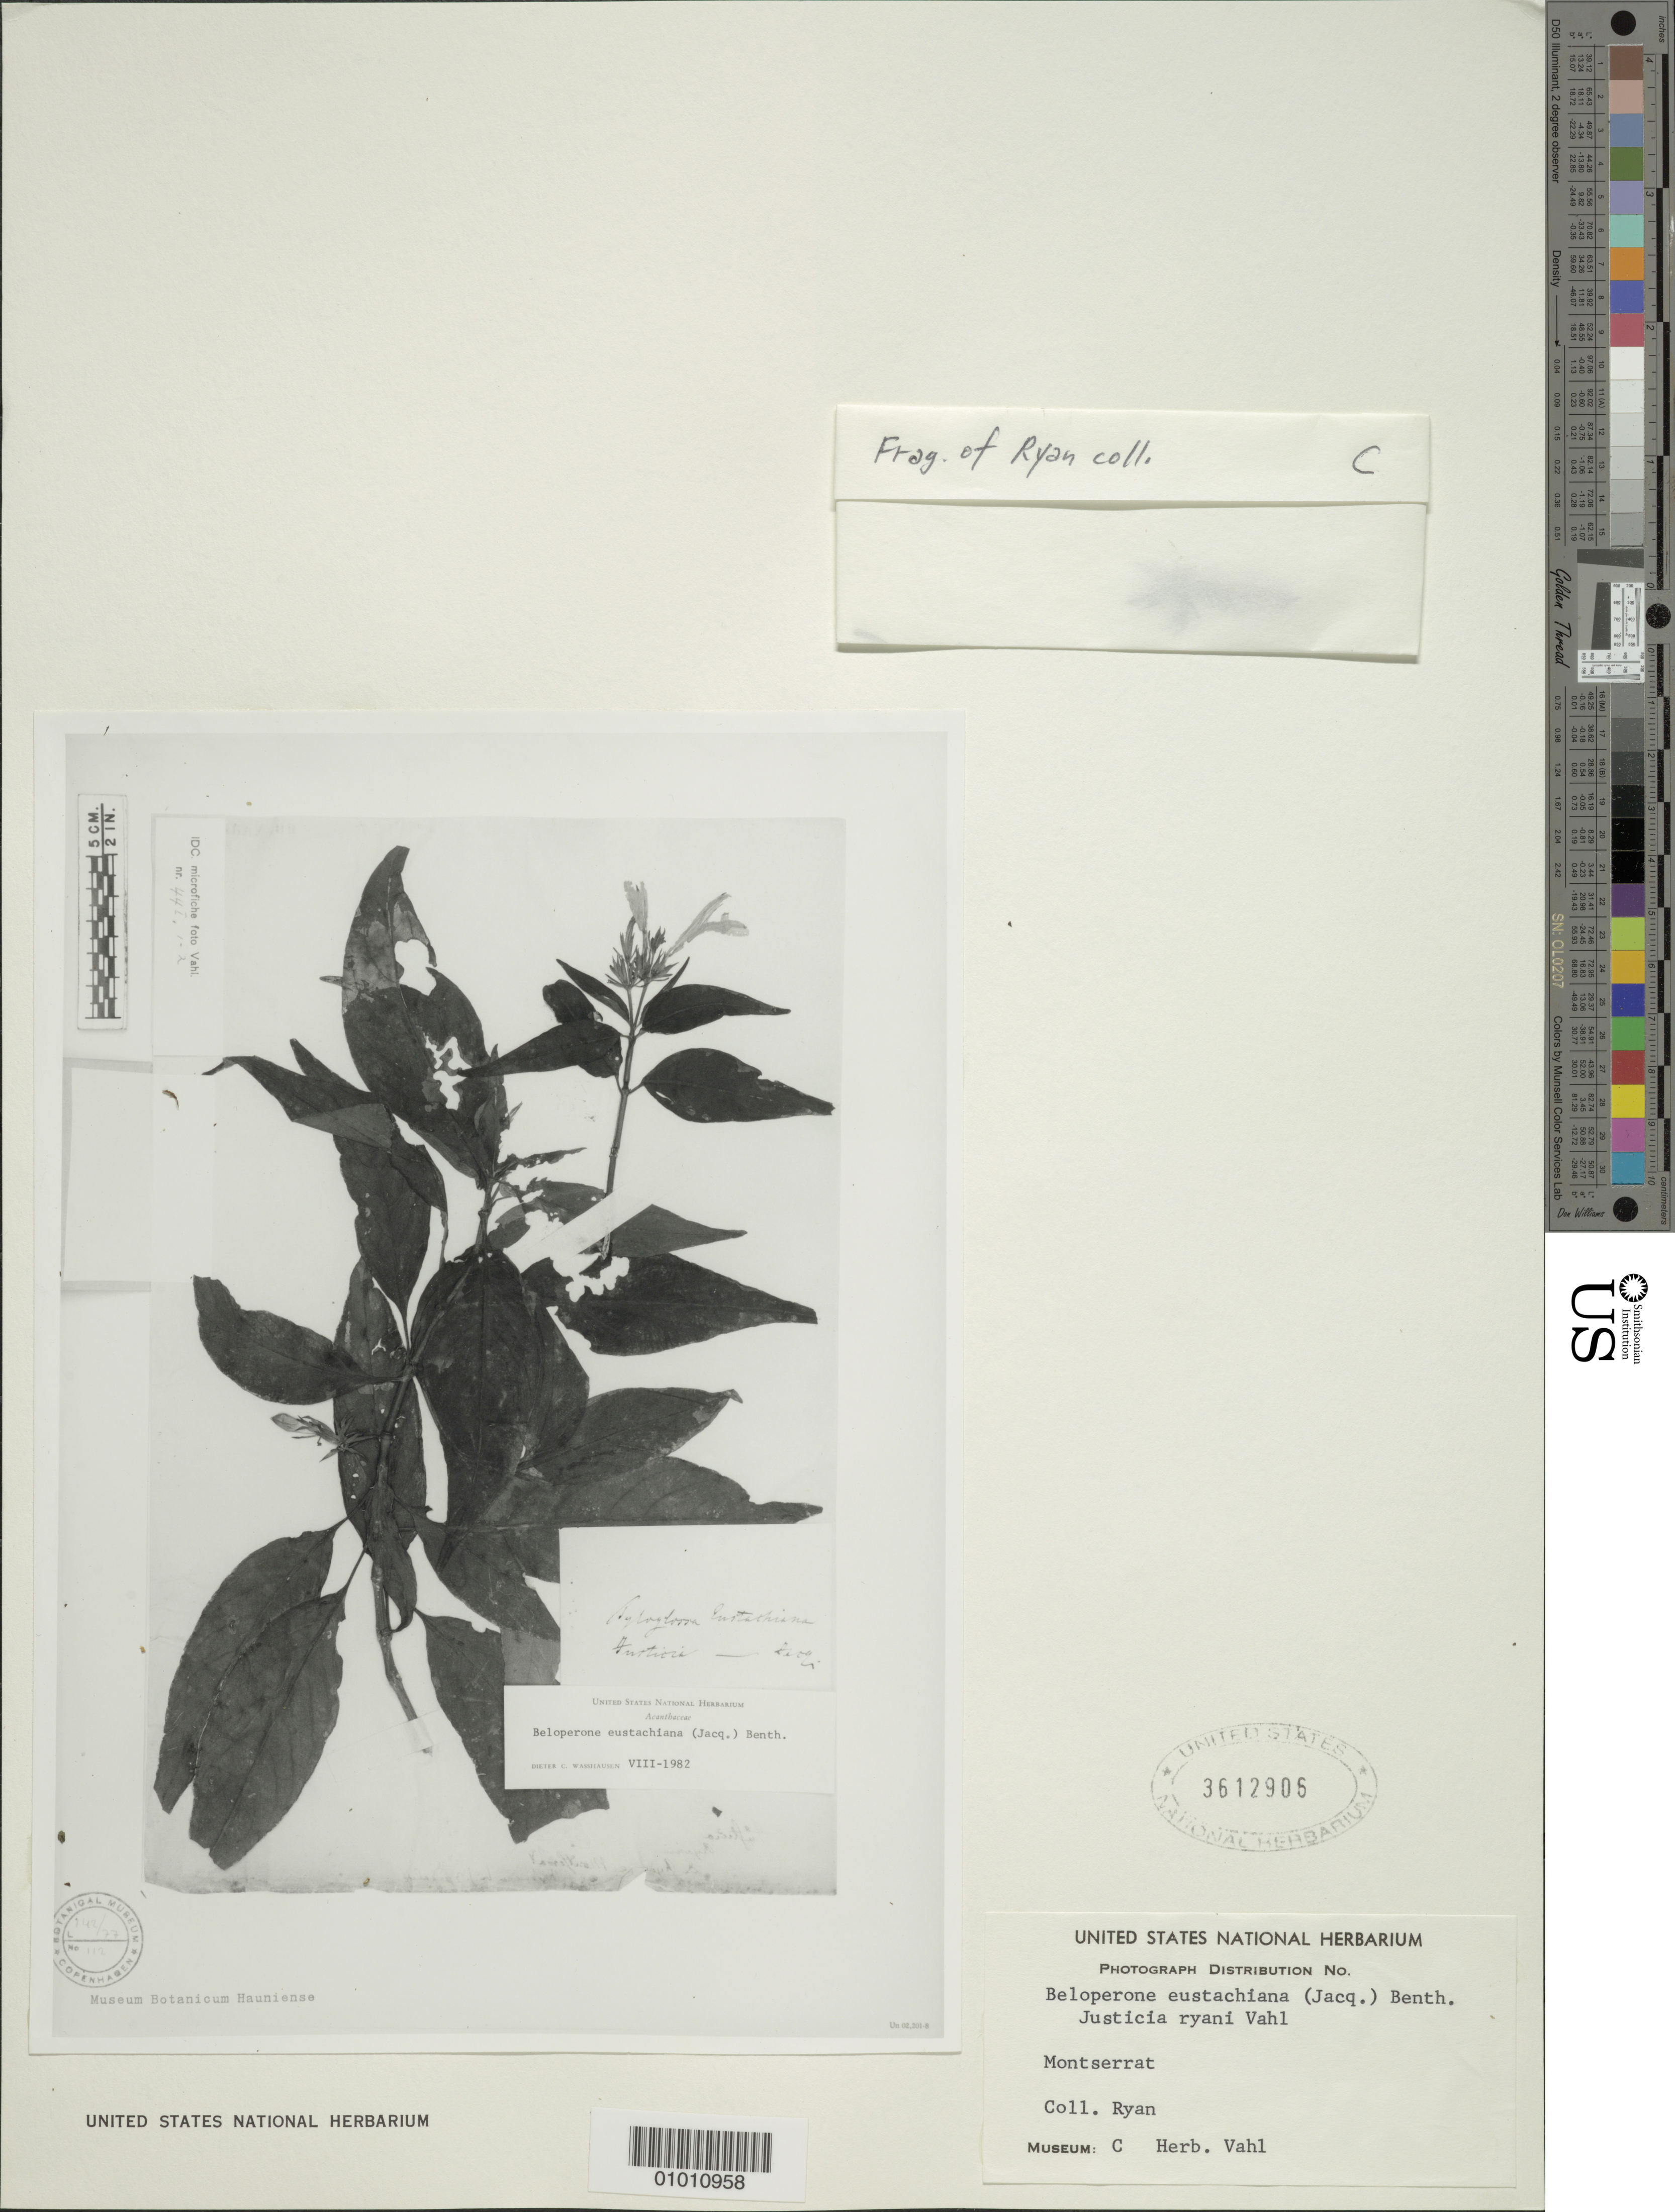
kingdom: Plantae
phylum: Tracheophyta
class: Magnoliopsida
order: Lamiales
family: Acanthaceae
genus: Justicia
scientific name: Justicia eustachiana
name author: Jacq.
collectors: Ryan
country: Montserrat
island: Montserrat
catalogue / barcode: US 3612906